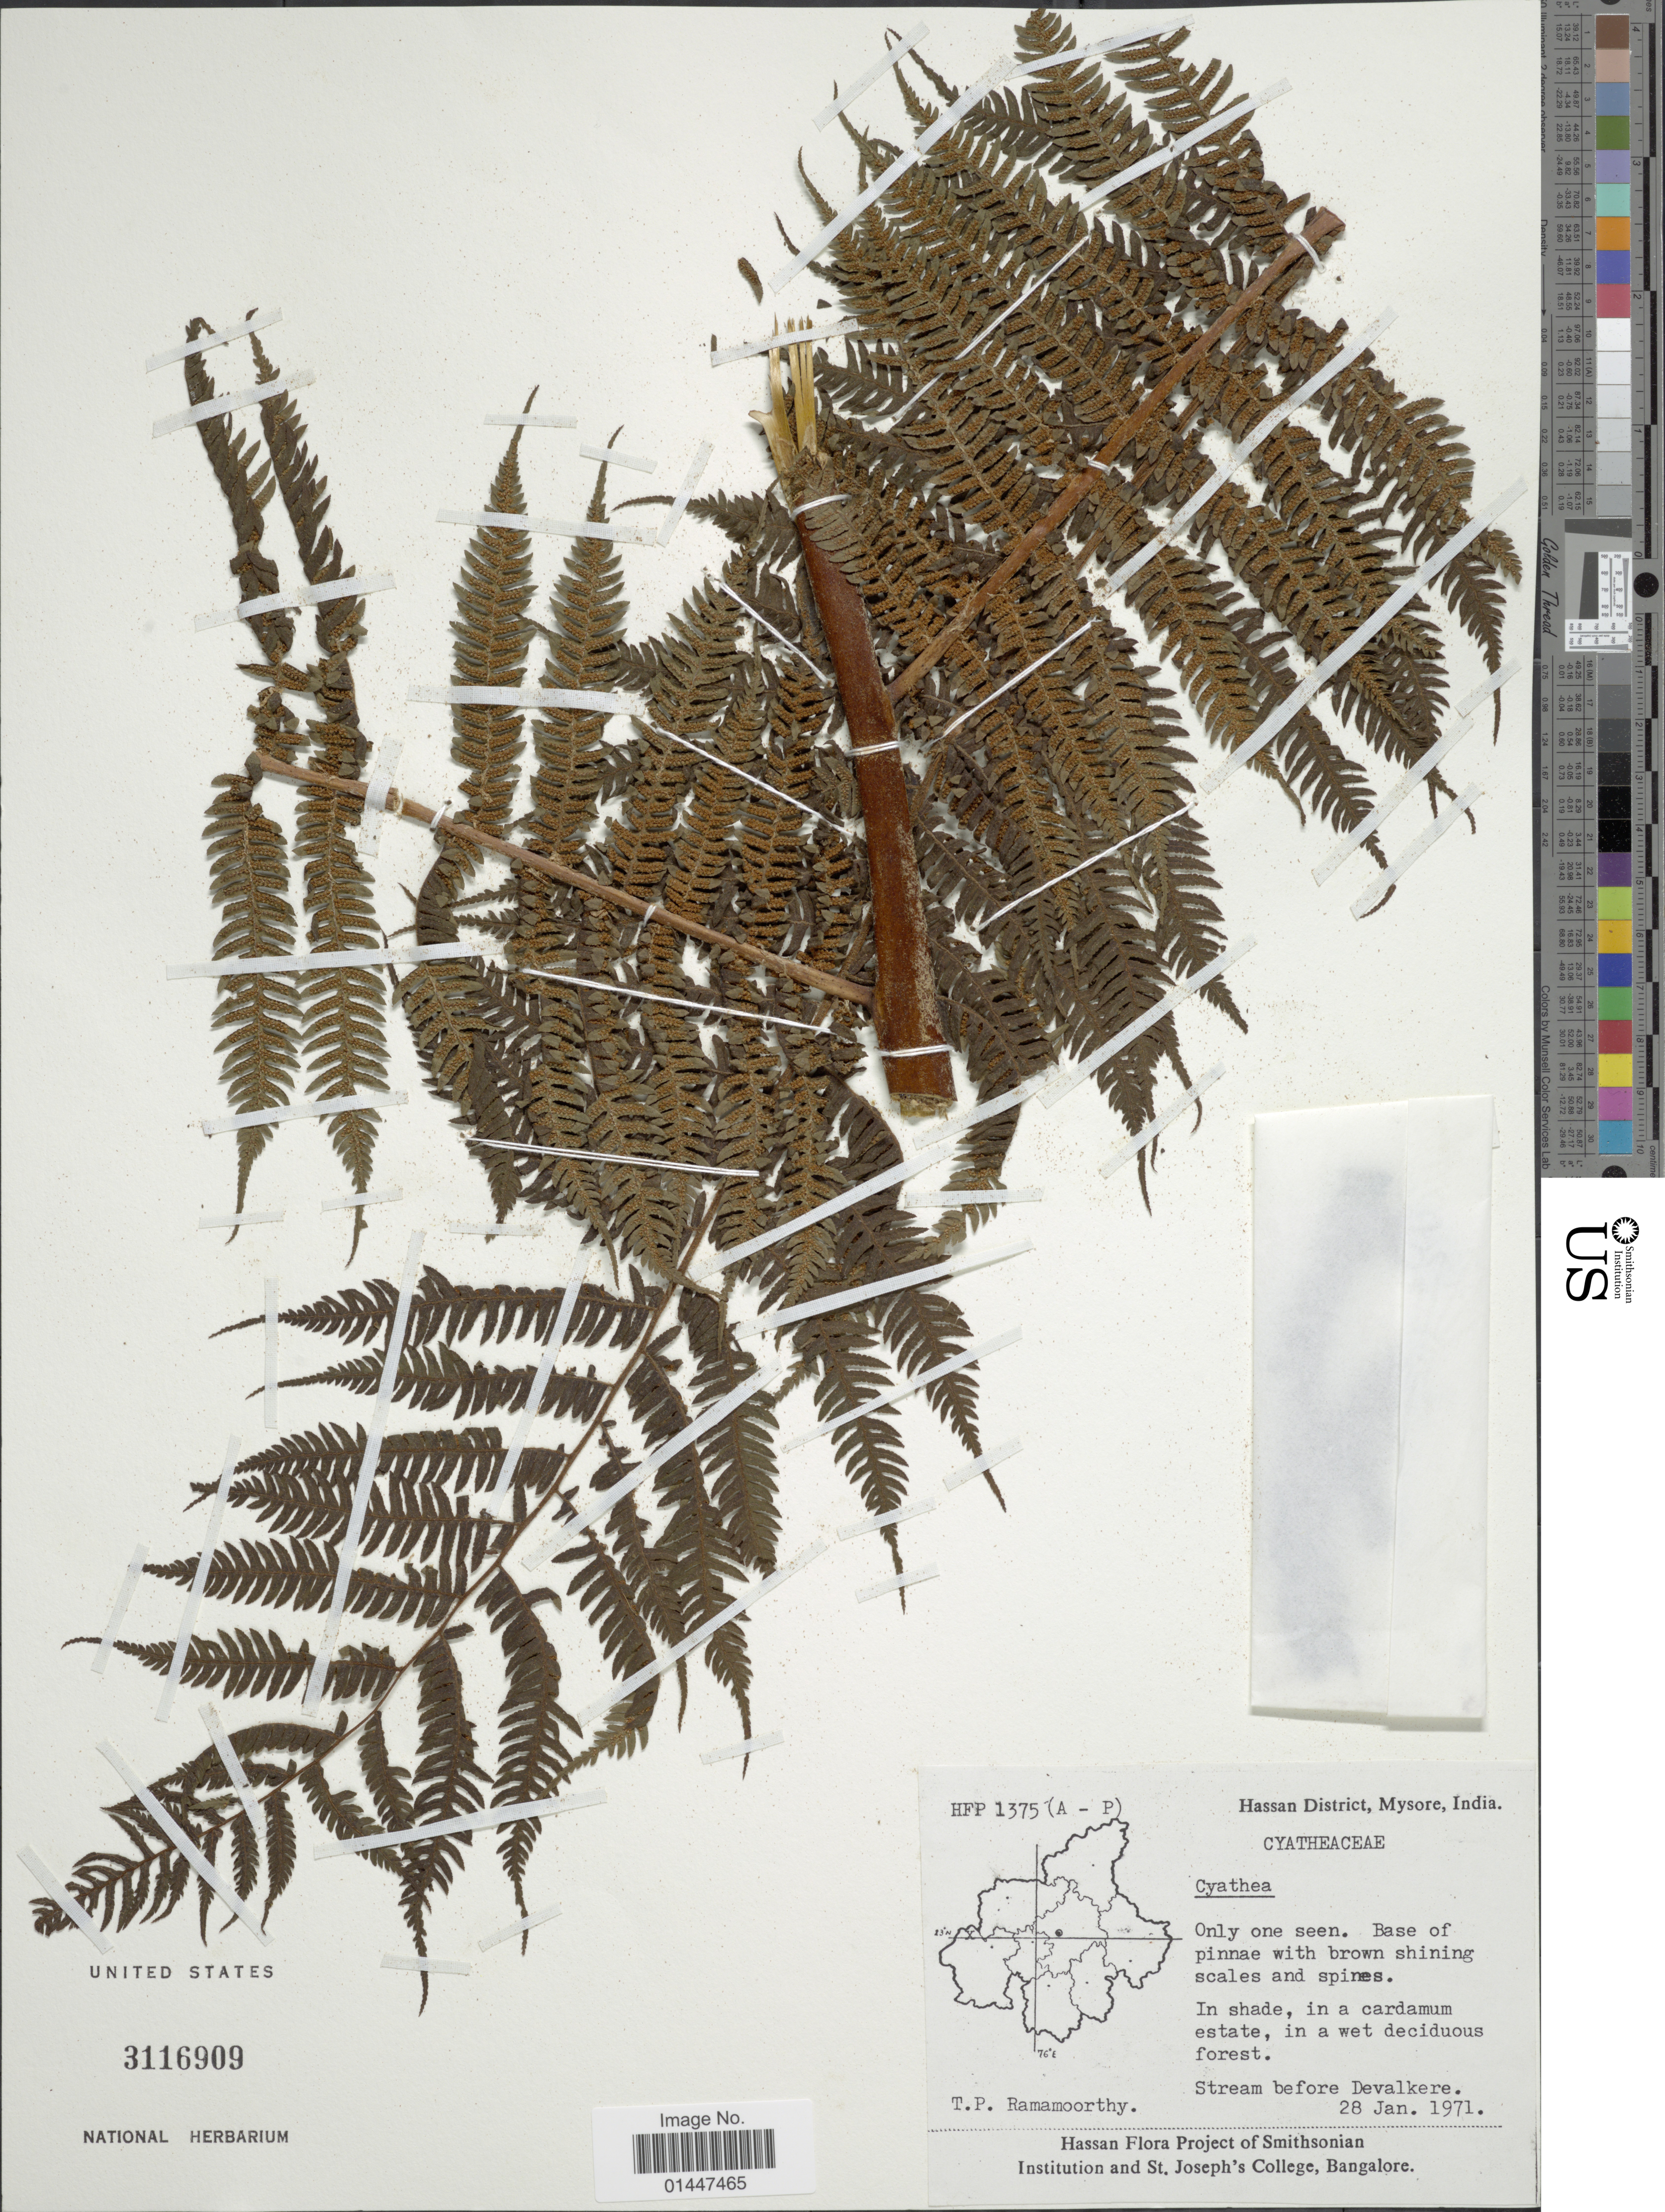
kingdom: Plantae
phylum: Tracheophyta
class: Polypodiopsida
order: Cyatheales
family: Cyatheaceae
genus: Sphaeropteris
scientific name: Sphaeropteris sp.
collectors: T. P. Ramamoorthy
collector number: HFP1375(A-P-)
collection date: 1971-01-28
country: India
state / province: Karnataka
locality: Hassan District, Mysore. In shade, in a cardamum estate, in a wet deciduous forest. Stream before Devalkere.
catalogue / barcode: US 3116909